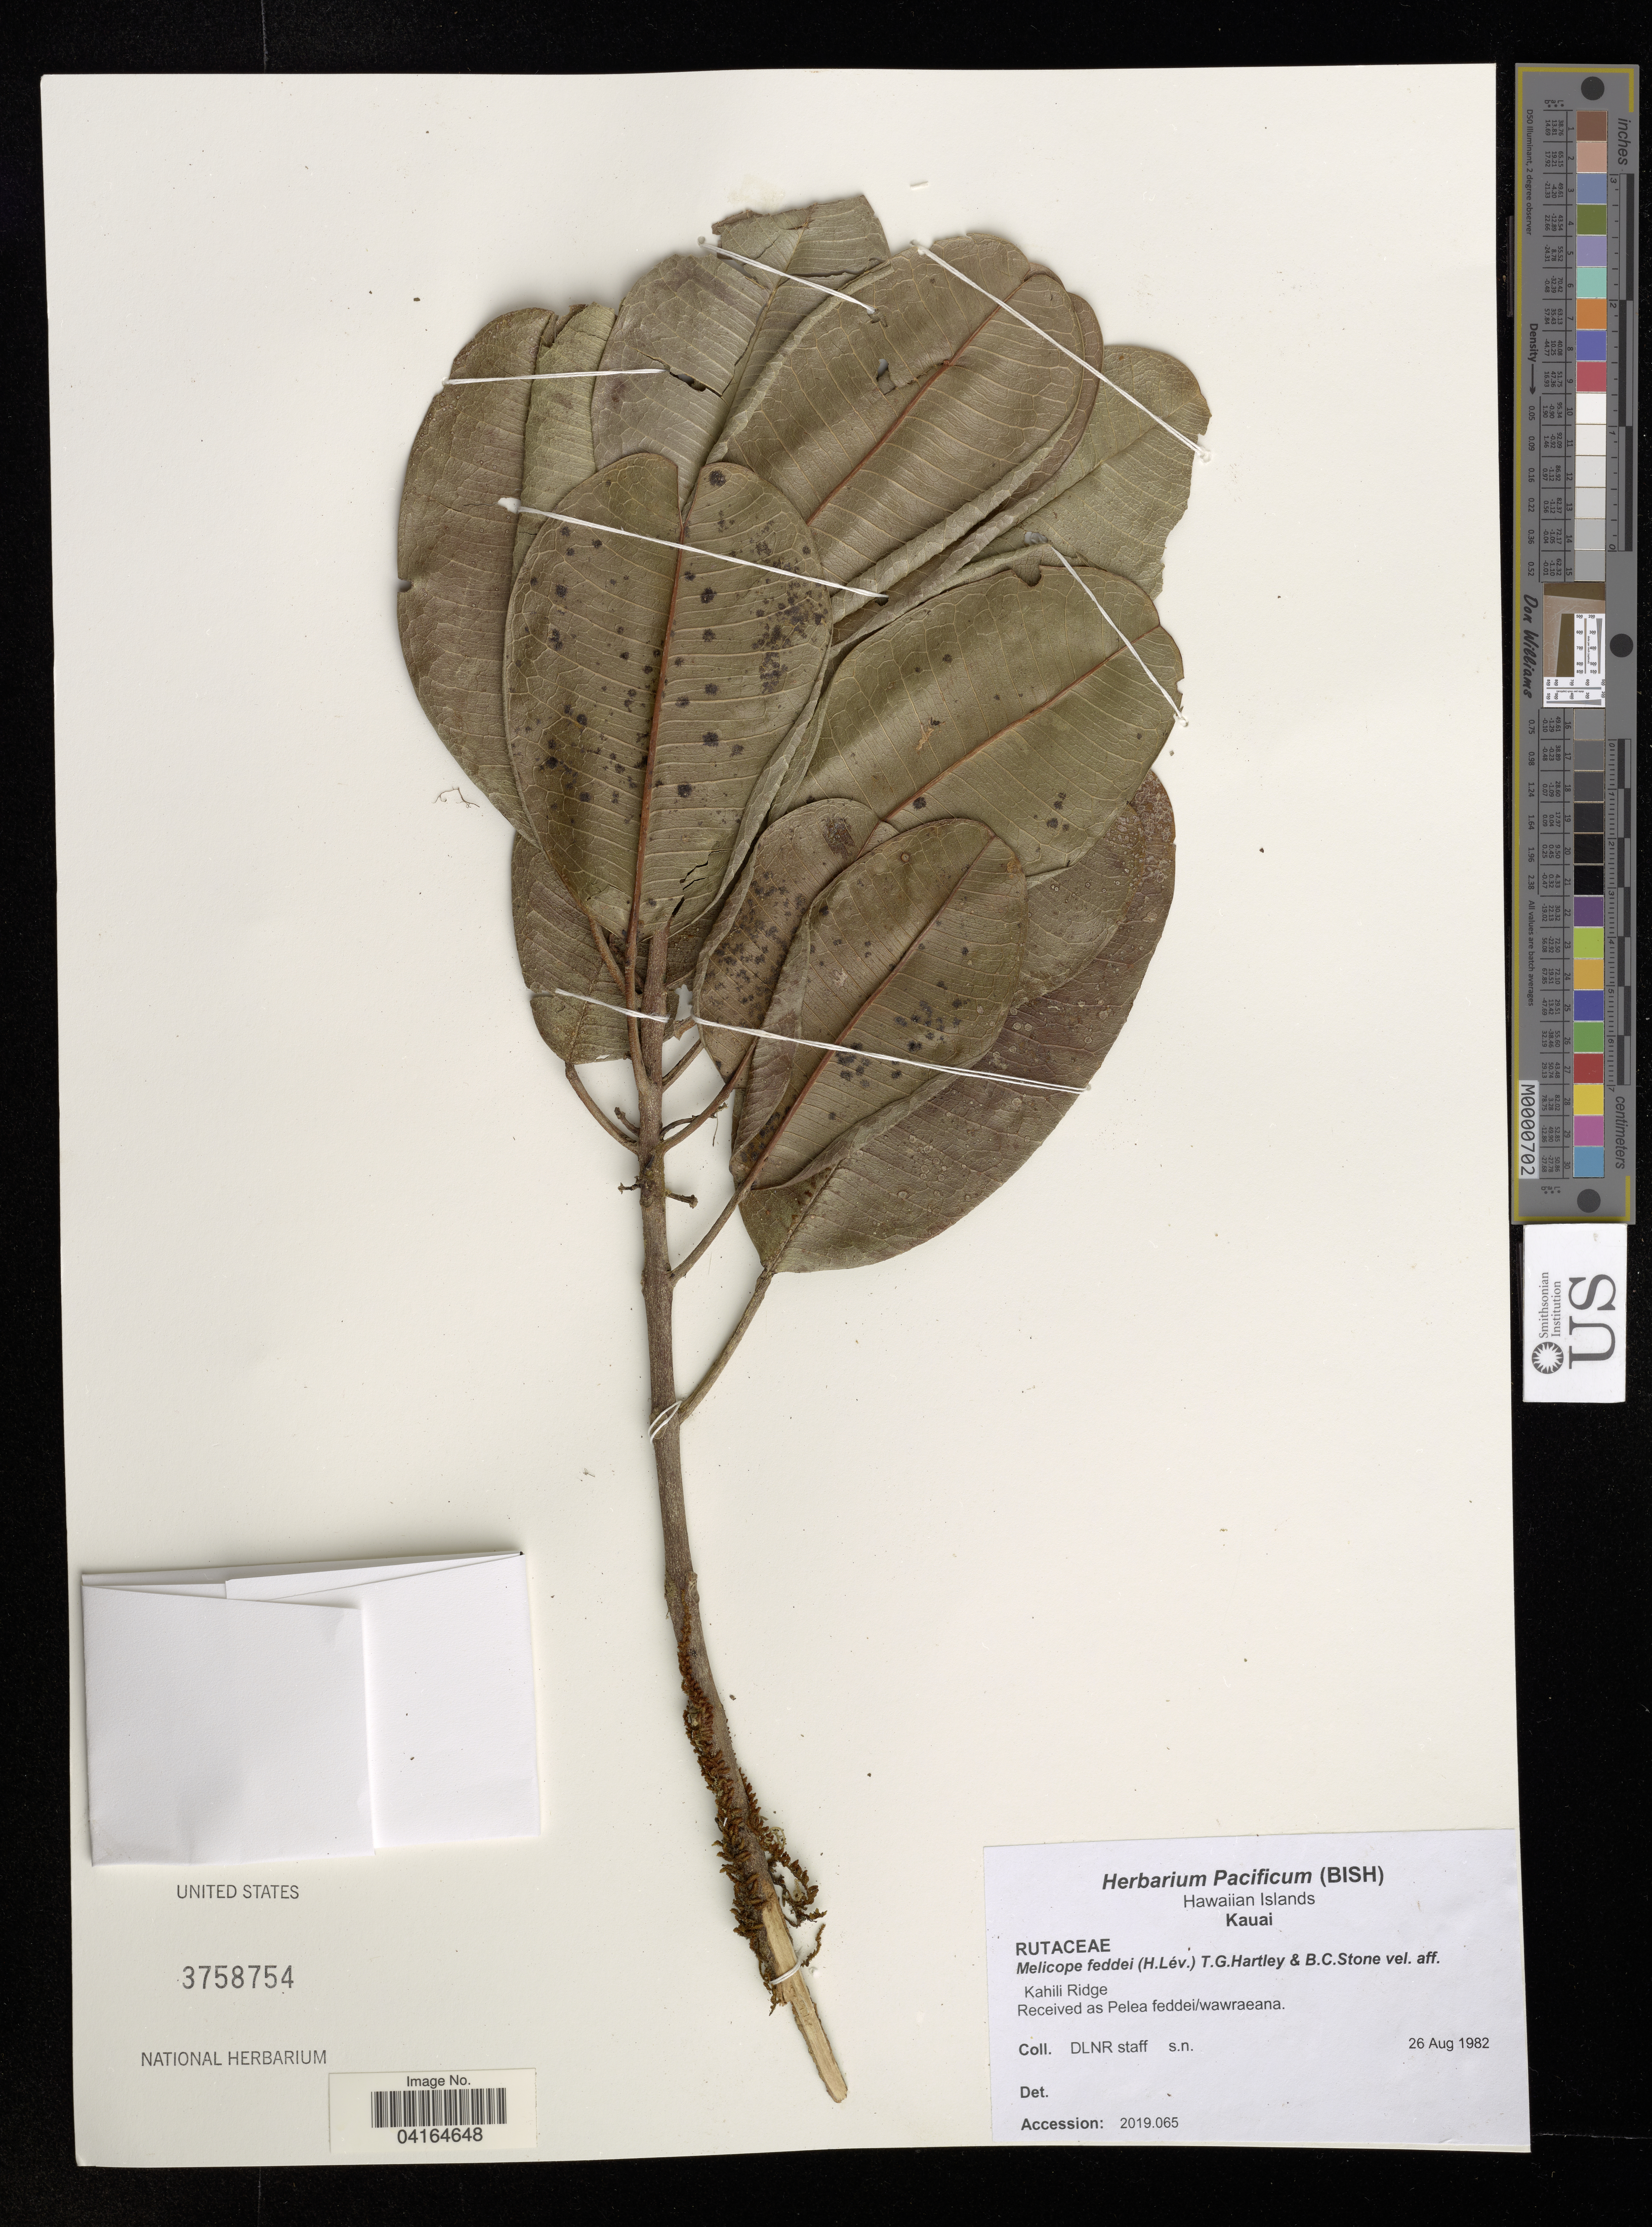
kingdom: Plantae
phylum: Tracheophyta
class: Magnoliopsida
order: Sapindales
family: Rutaceae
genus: Melicope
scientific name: Melicope feddei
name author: (H. Lév.) T.G. Hartley & B.C. Stone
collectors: D. DLNR staff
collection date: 1982-08-26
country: United States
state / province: Hawaii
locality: Hawaiian Islands. Kauai. Kahili Ridge.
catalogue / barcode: US 3758754